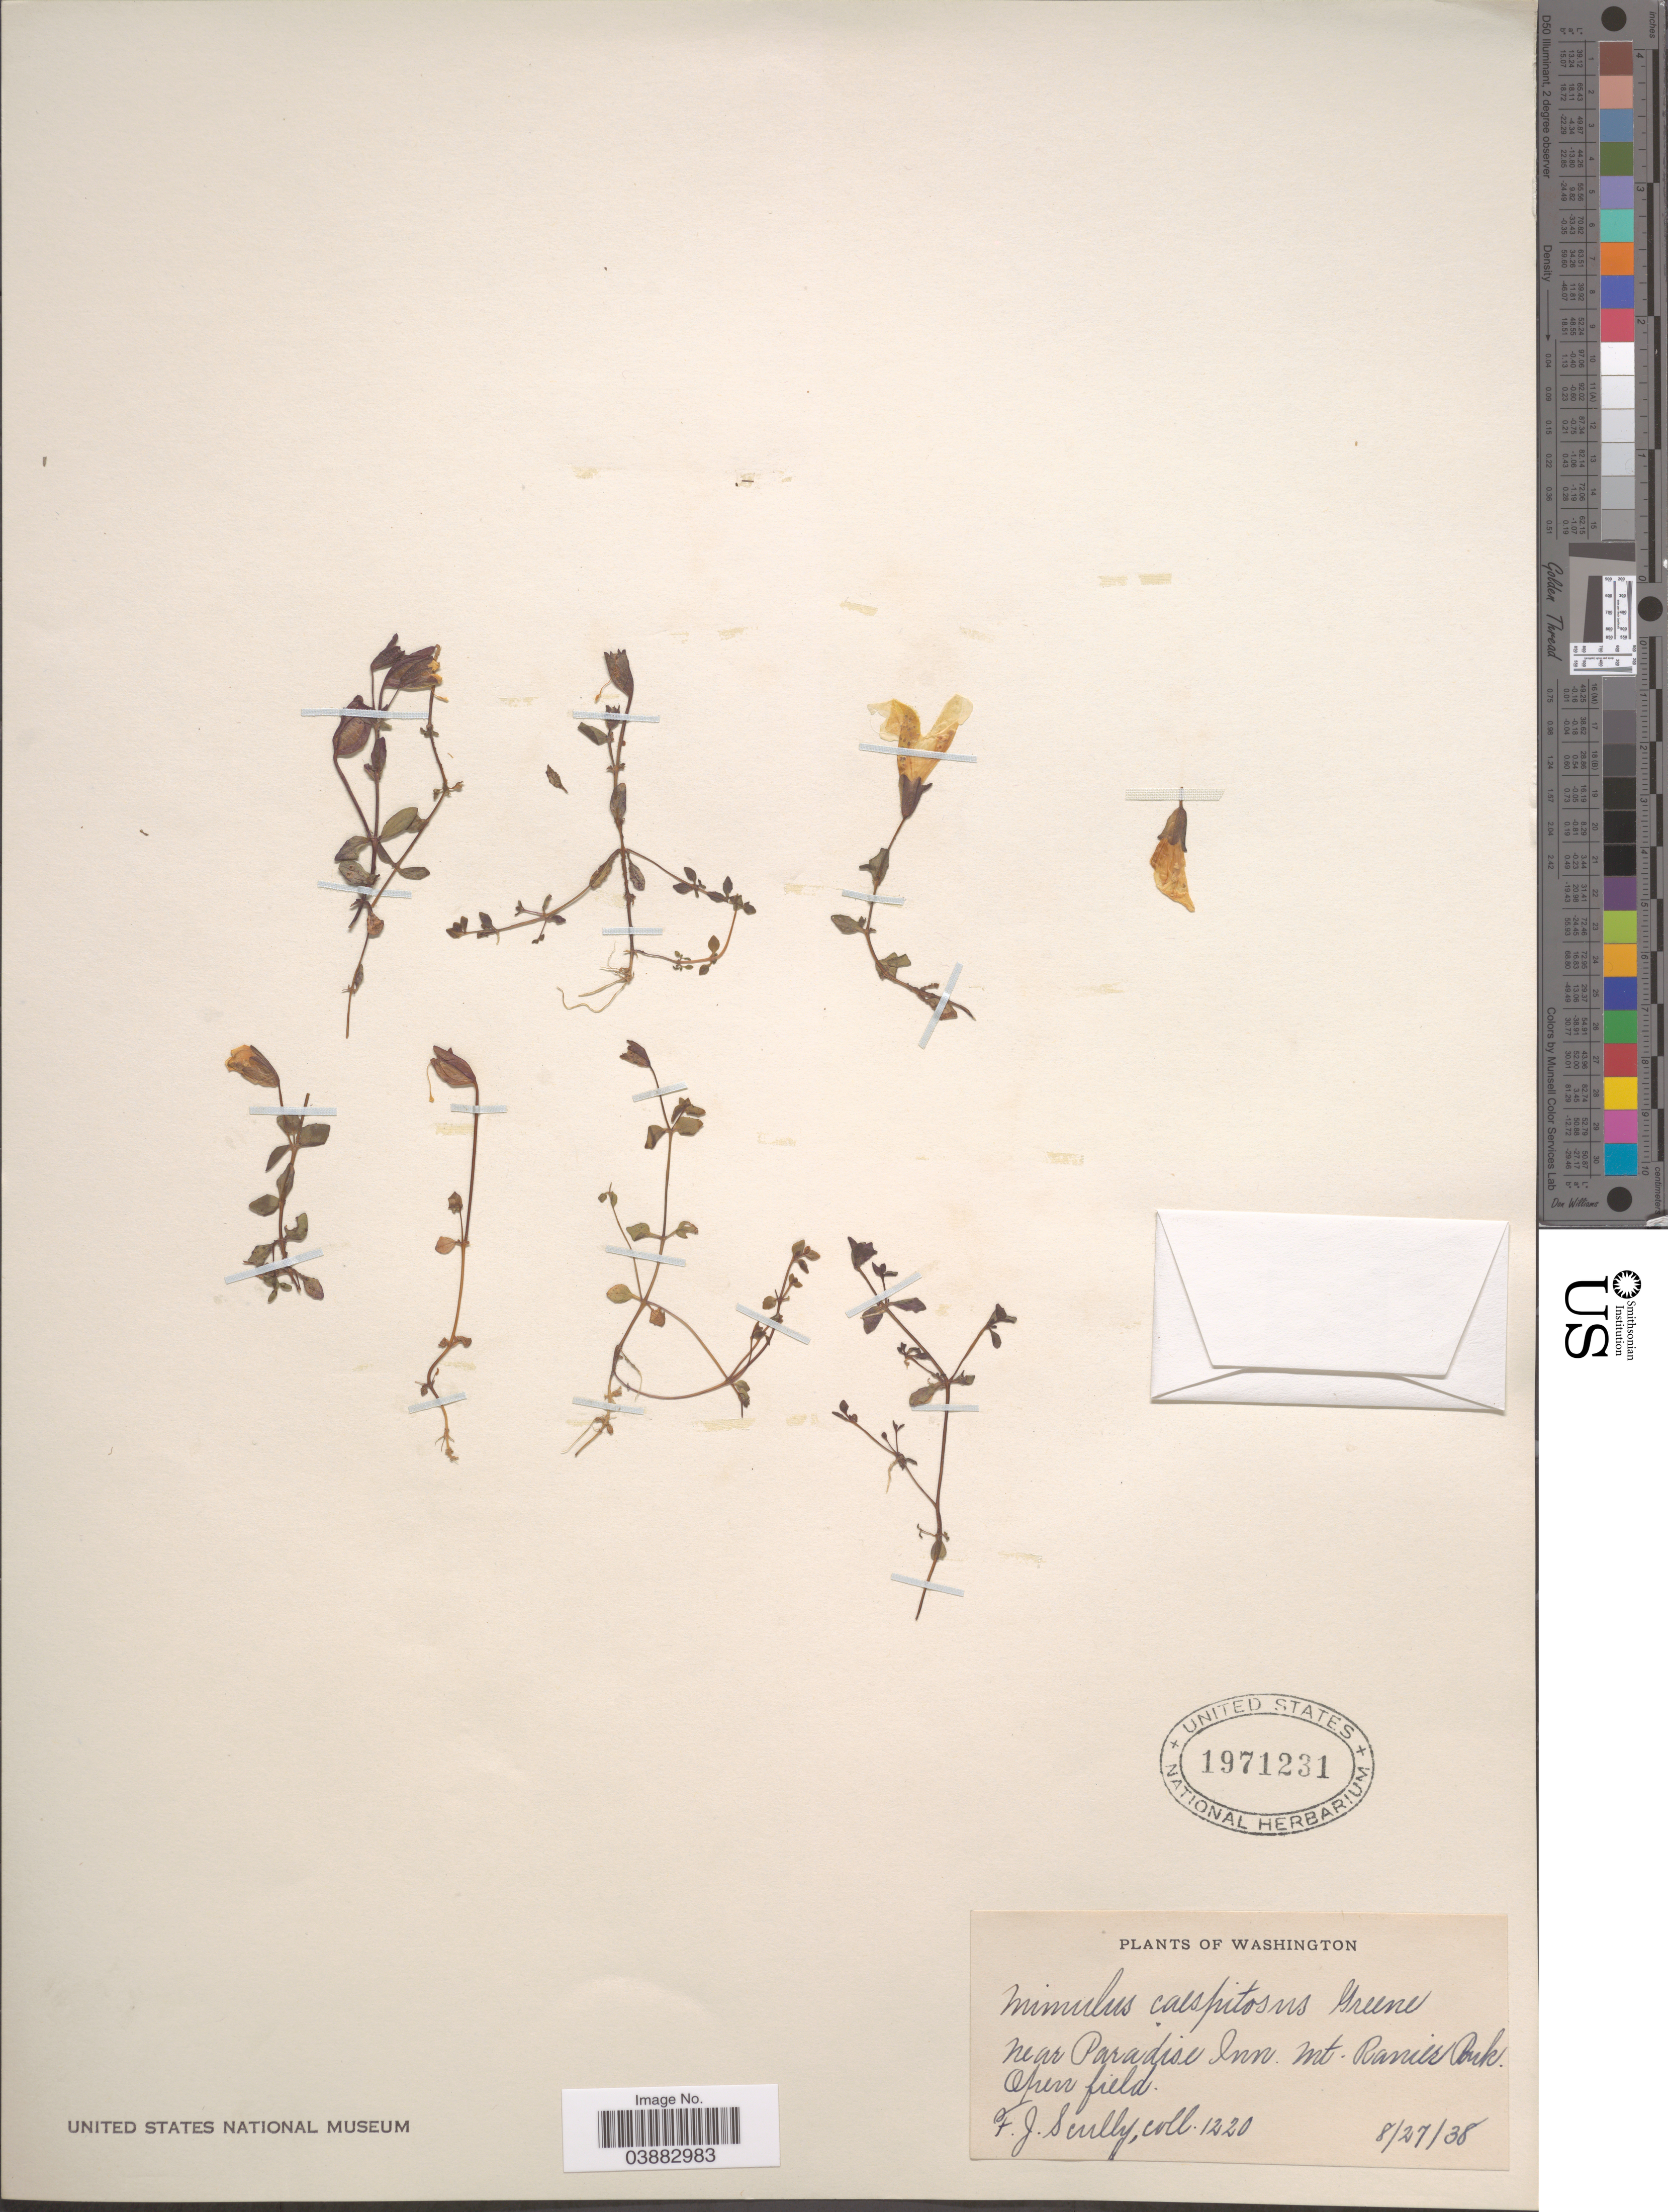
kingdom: Plantae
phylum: Tracheophyta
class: Magnoliopsida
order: Lamiales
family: Phrymaceae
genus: Mimulus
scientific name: Mimulus tilingii var. caespitosus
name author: (Greene) A.L. Grant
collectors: F. Scully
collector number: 1220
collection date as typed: Transcribed d/m/y: 27/8/38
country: United States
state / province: Washington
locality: Near Paradise Inn. Mt. Ranier Park.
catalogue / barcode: US 1971231